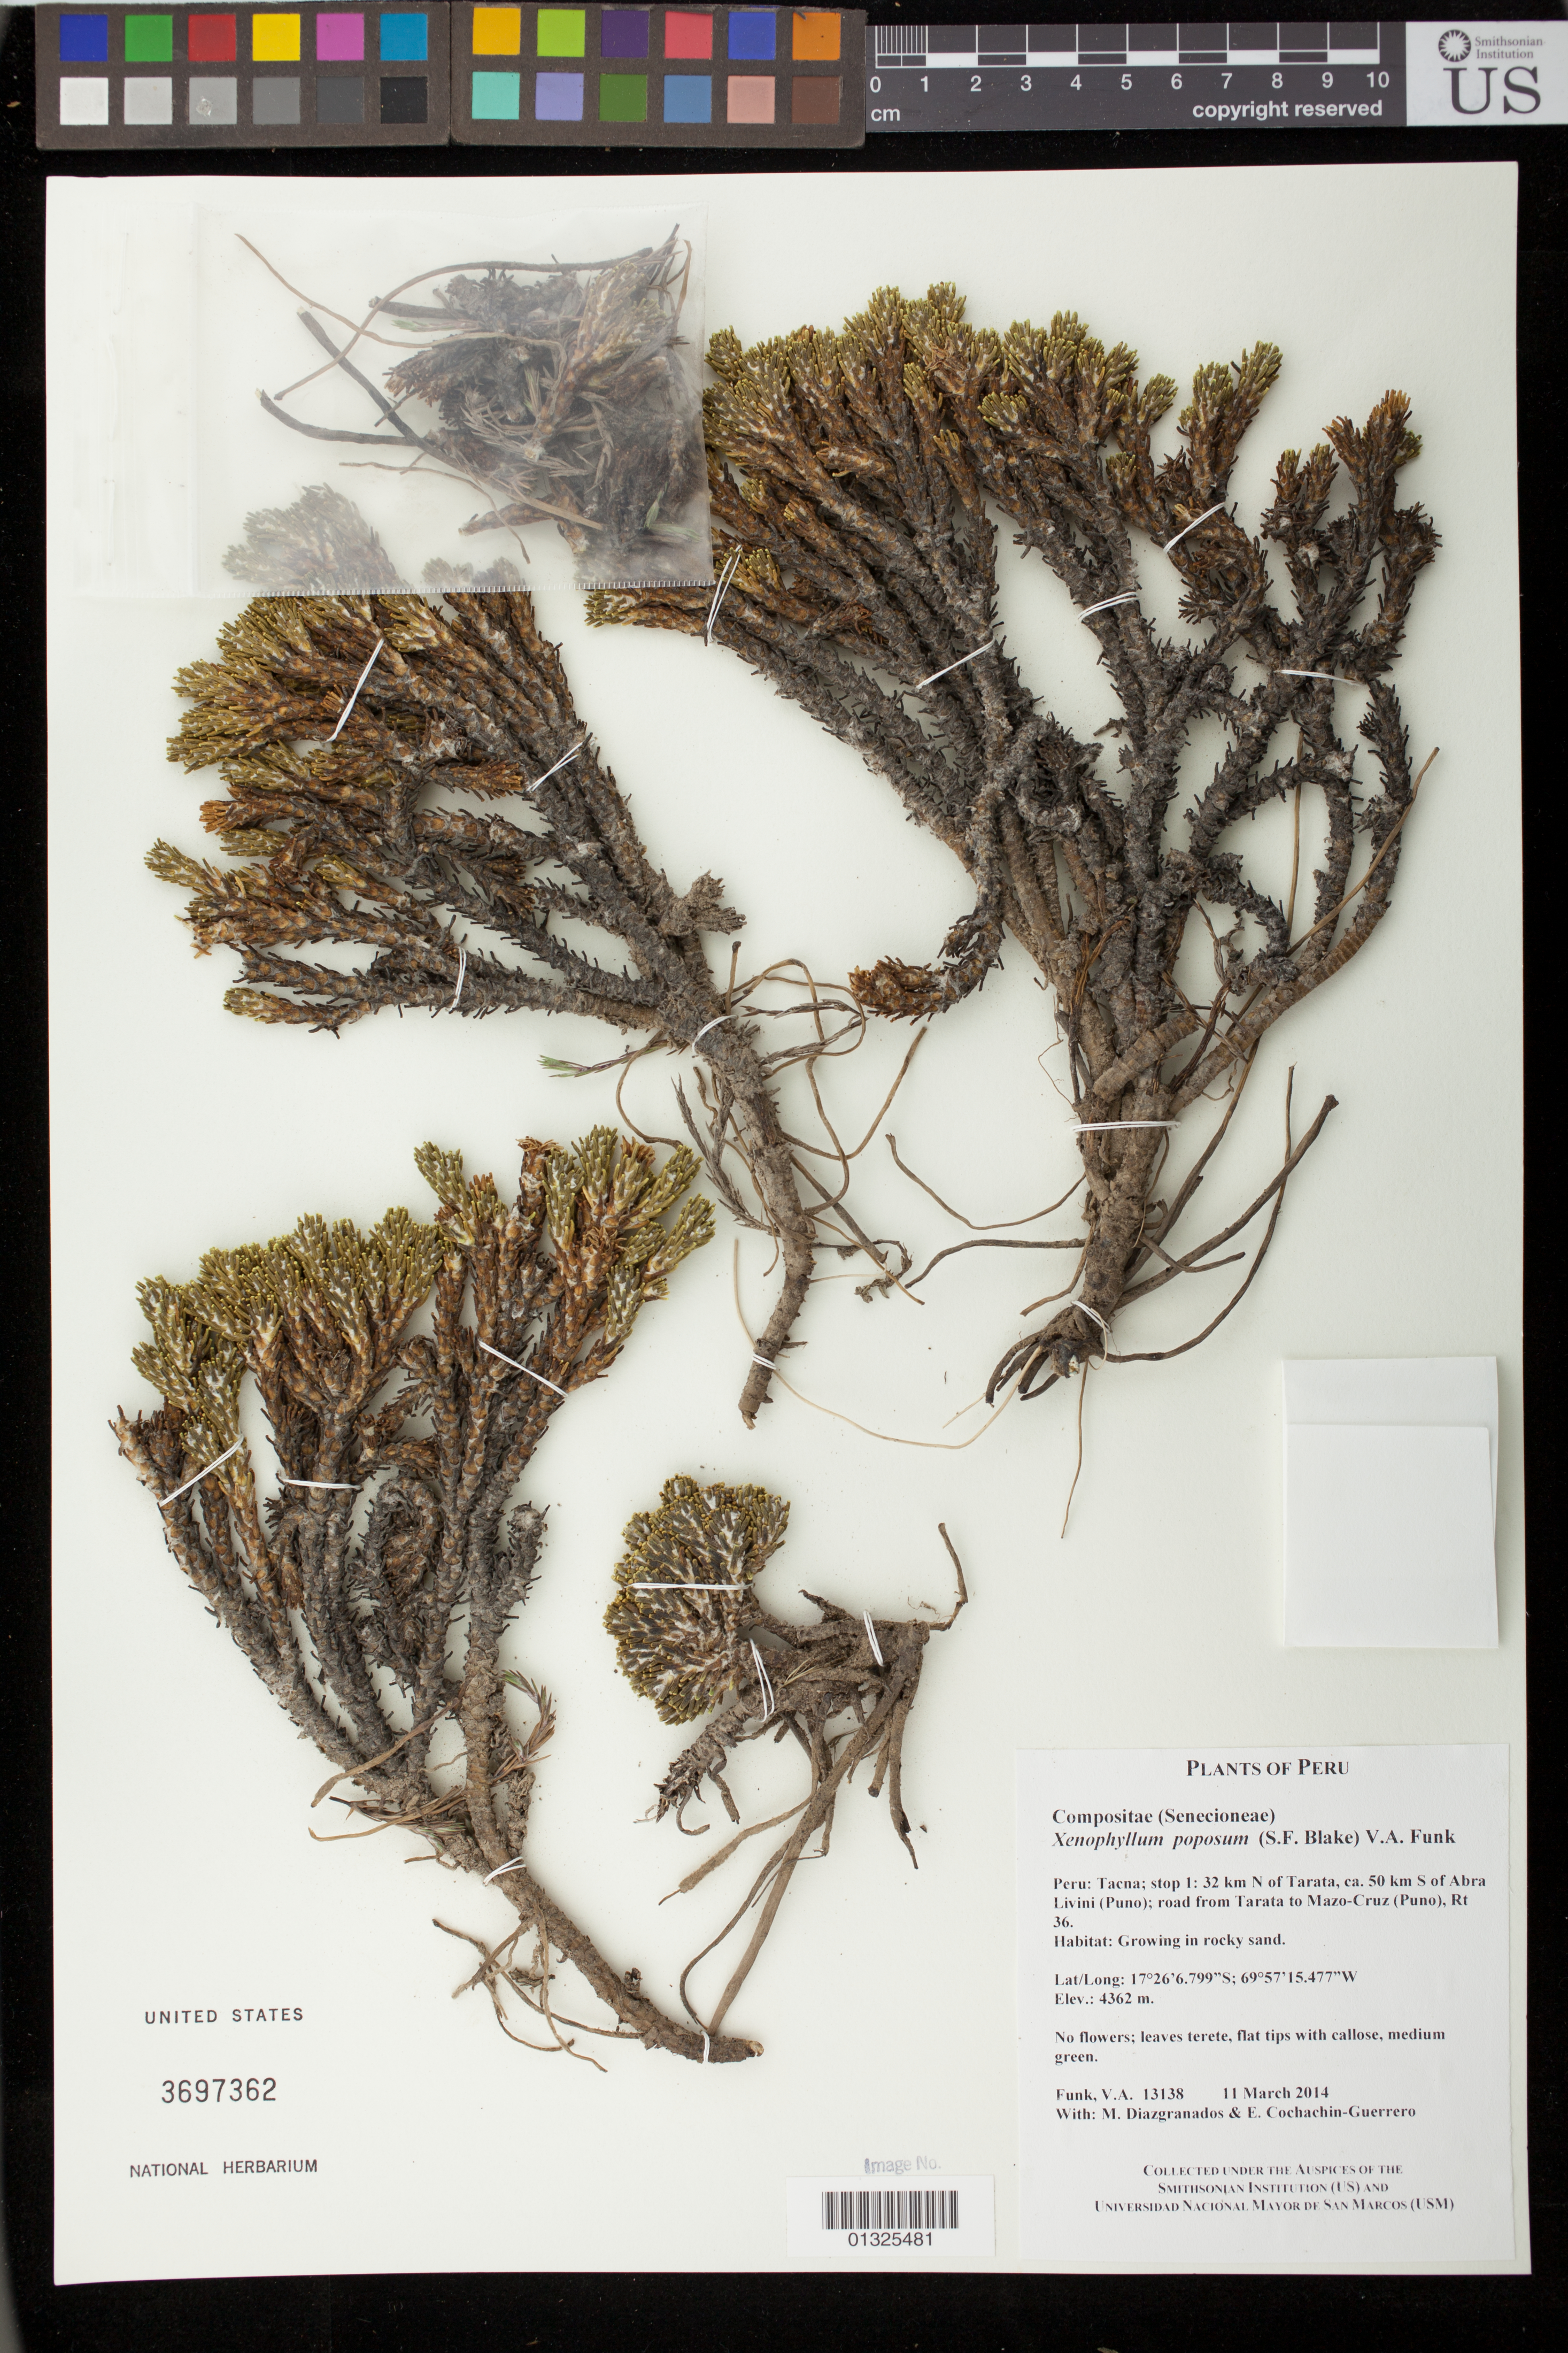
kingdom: Plantae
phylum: Tracheophyta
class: Magnoliopsida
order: Asterales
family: Asteraceae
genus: Xenophyllum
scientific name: Xenophyllum poposum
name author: (Phil.) V.A. Funk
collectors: M. Diazgranados C. & E. Cochachin Guerrero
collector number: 13138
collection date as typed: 11 March 2014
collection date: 2014-03-11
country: Peru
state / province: Tacna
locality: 32 km N of Tarata, ca. 50 km S of Abra Livini (Puno); road from Tarata to Mazo-Cruz (Puno), RT36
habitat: Growing in rocky sand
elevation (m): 4362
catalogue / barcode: US 3697362